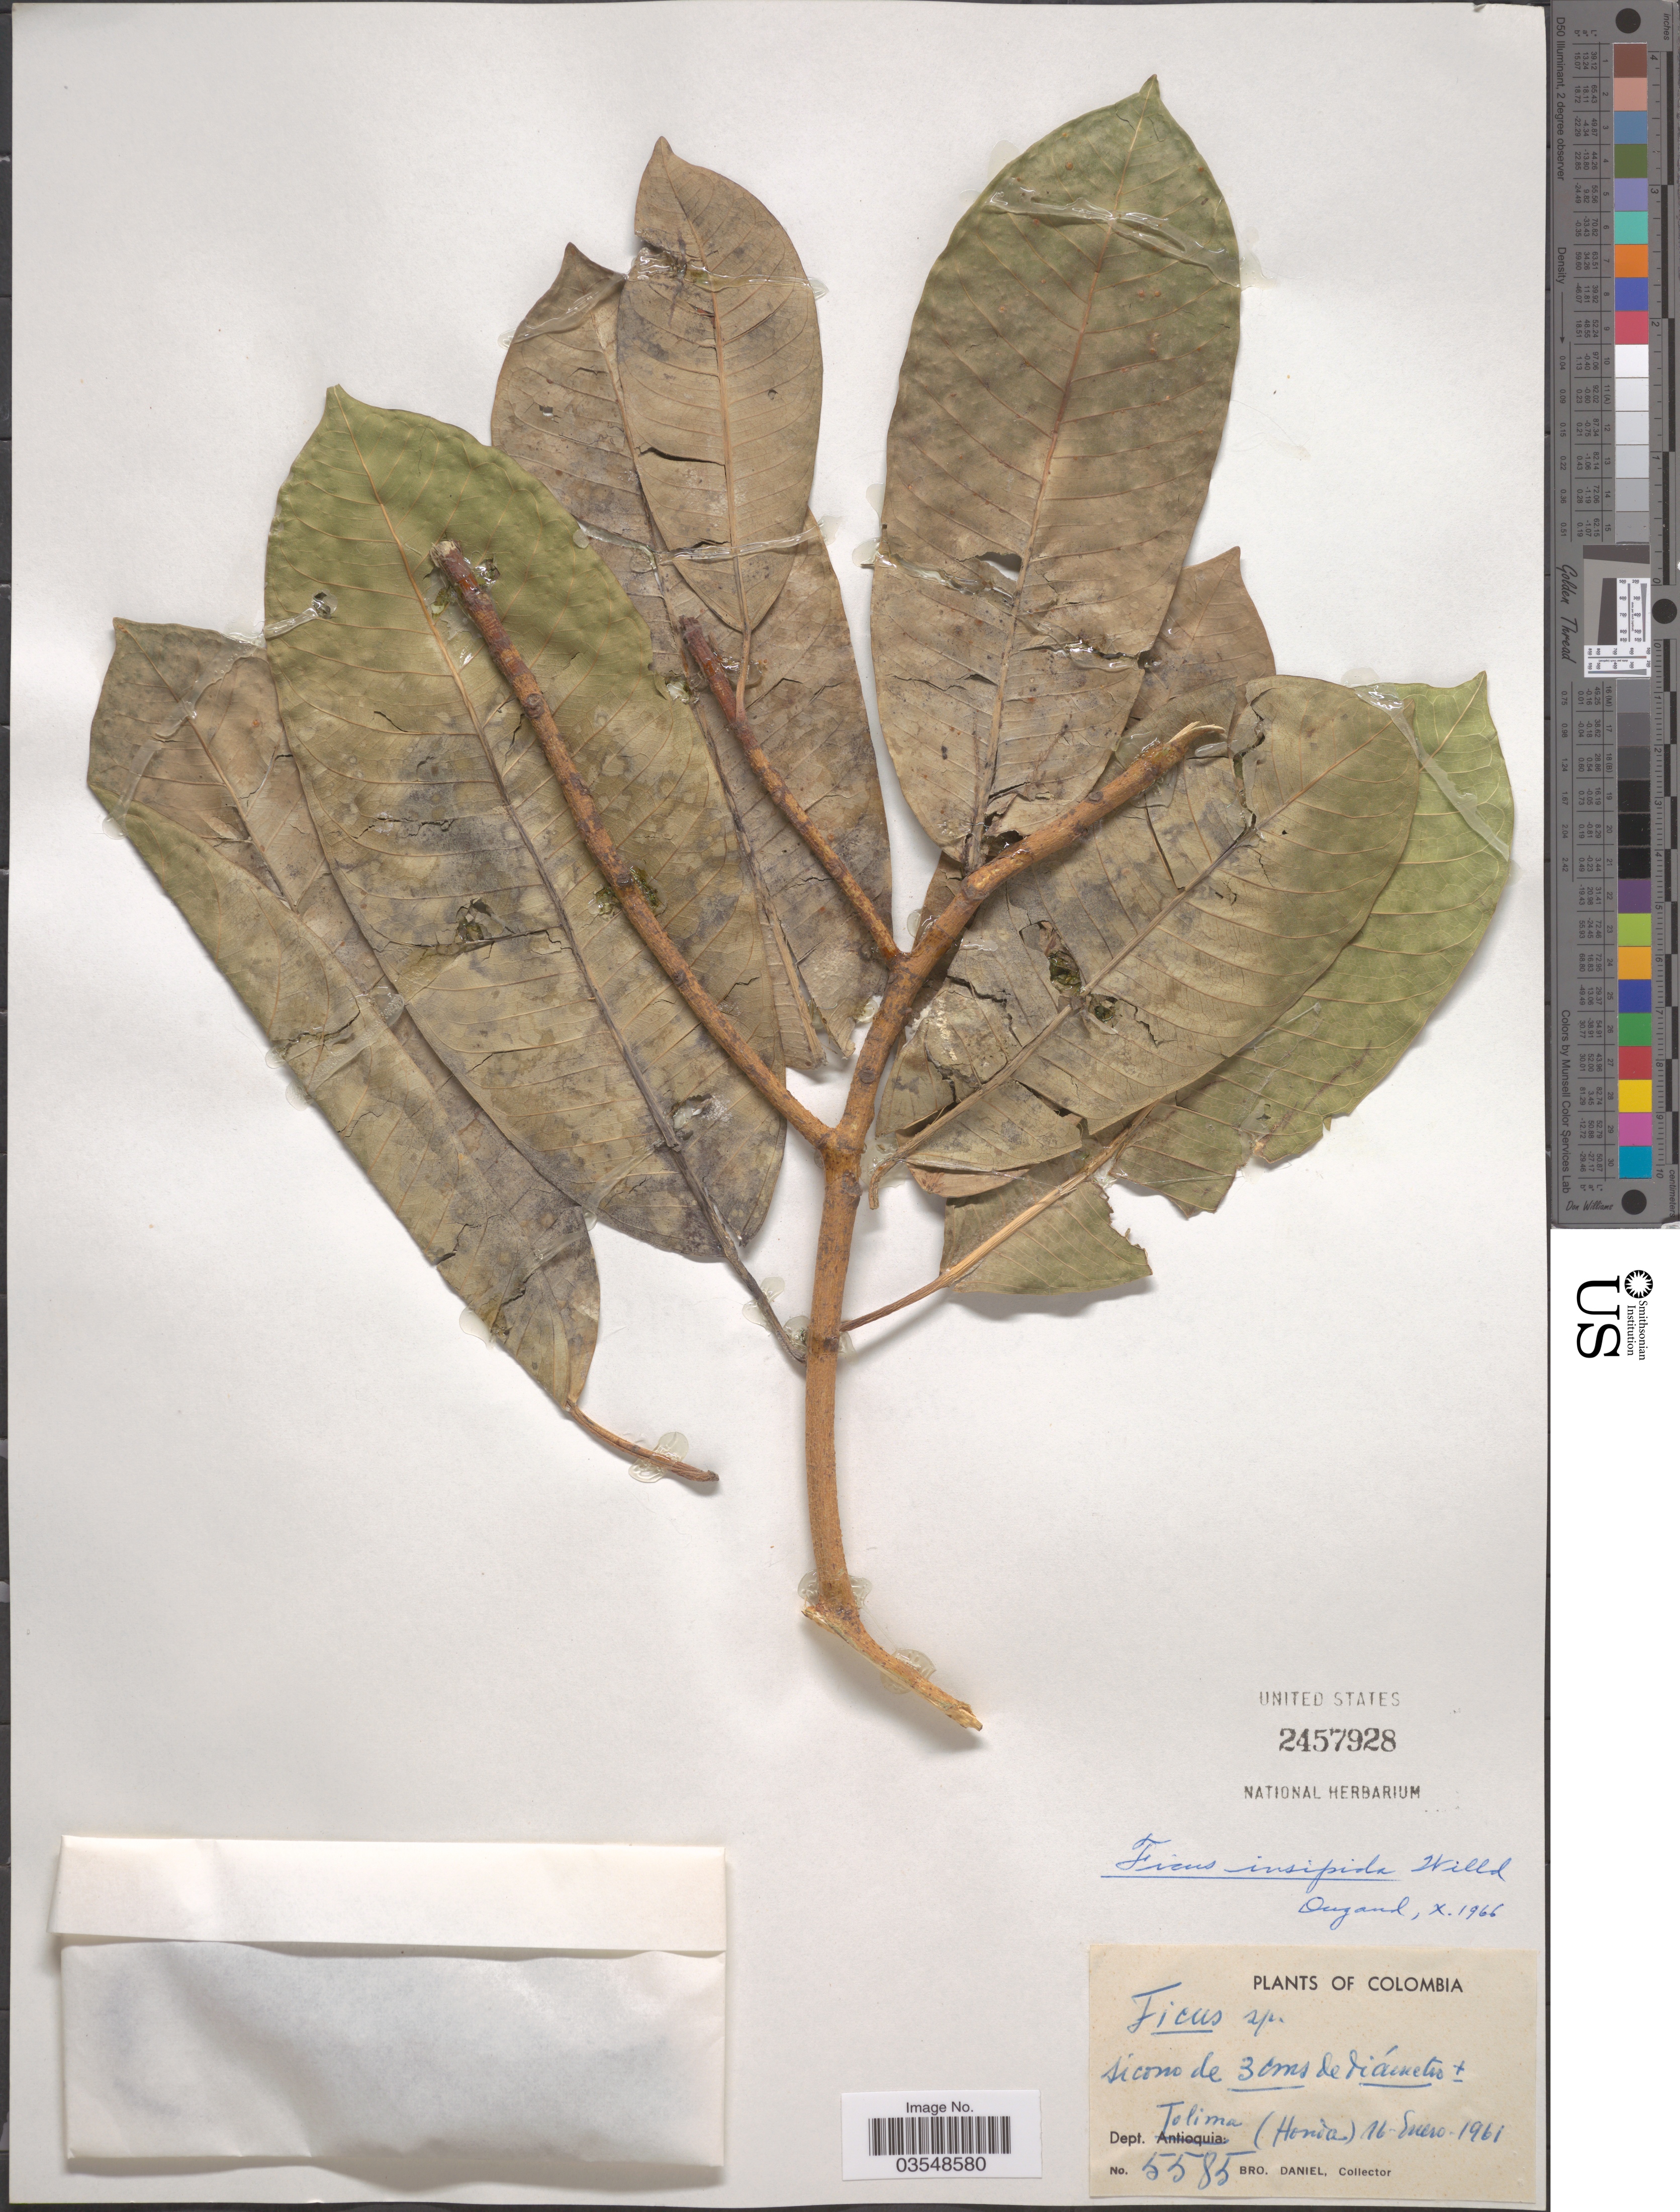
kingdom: Plantae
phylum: Tracheophyta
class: Magnoliopsida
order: Rosales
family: Moraceae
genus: Ficus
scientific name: Ficus glabrata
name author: Kunth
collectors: Bro. Daniel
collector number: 5585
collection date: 1961-01-16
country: Colombia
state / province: Tolima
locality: Dept. Tolima (Honda).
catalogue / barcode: US 2457928